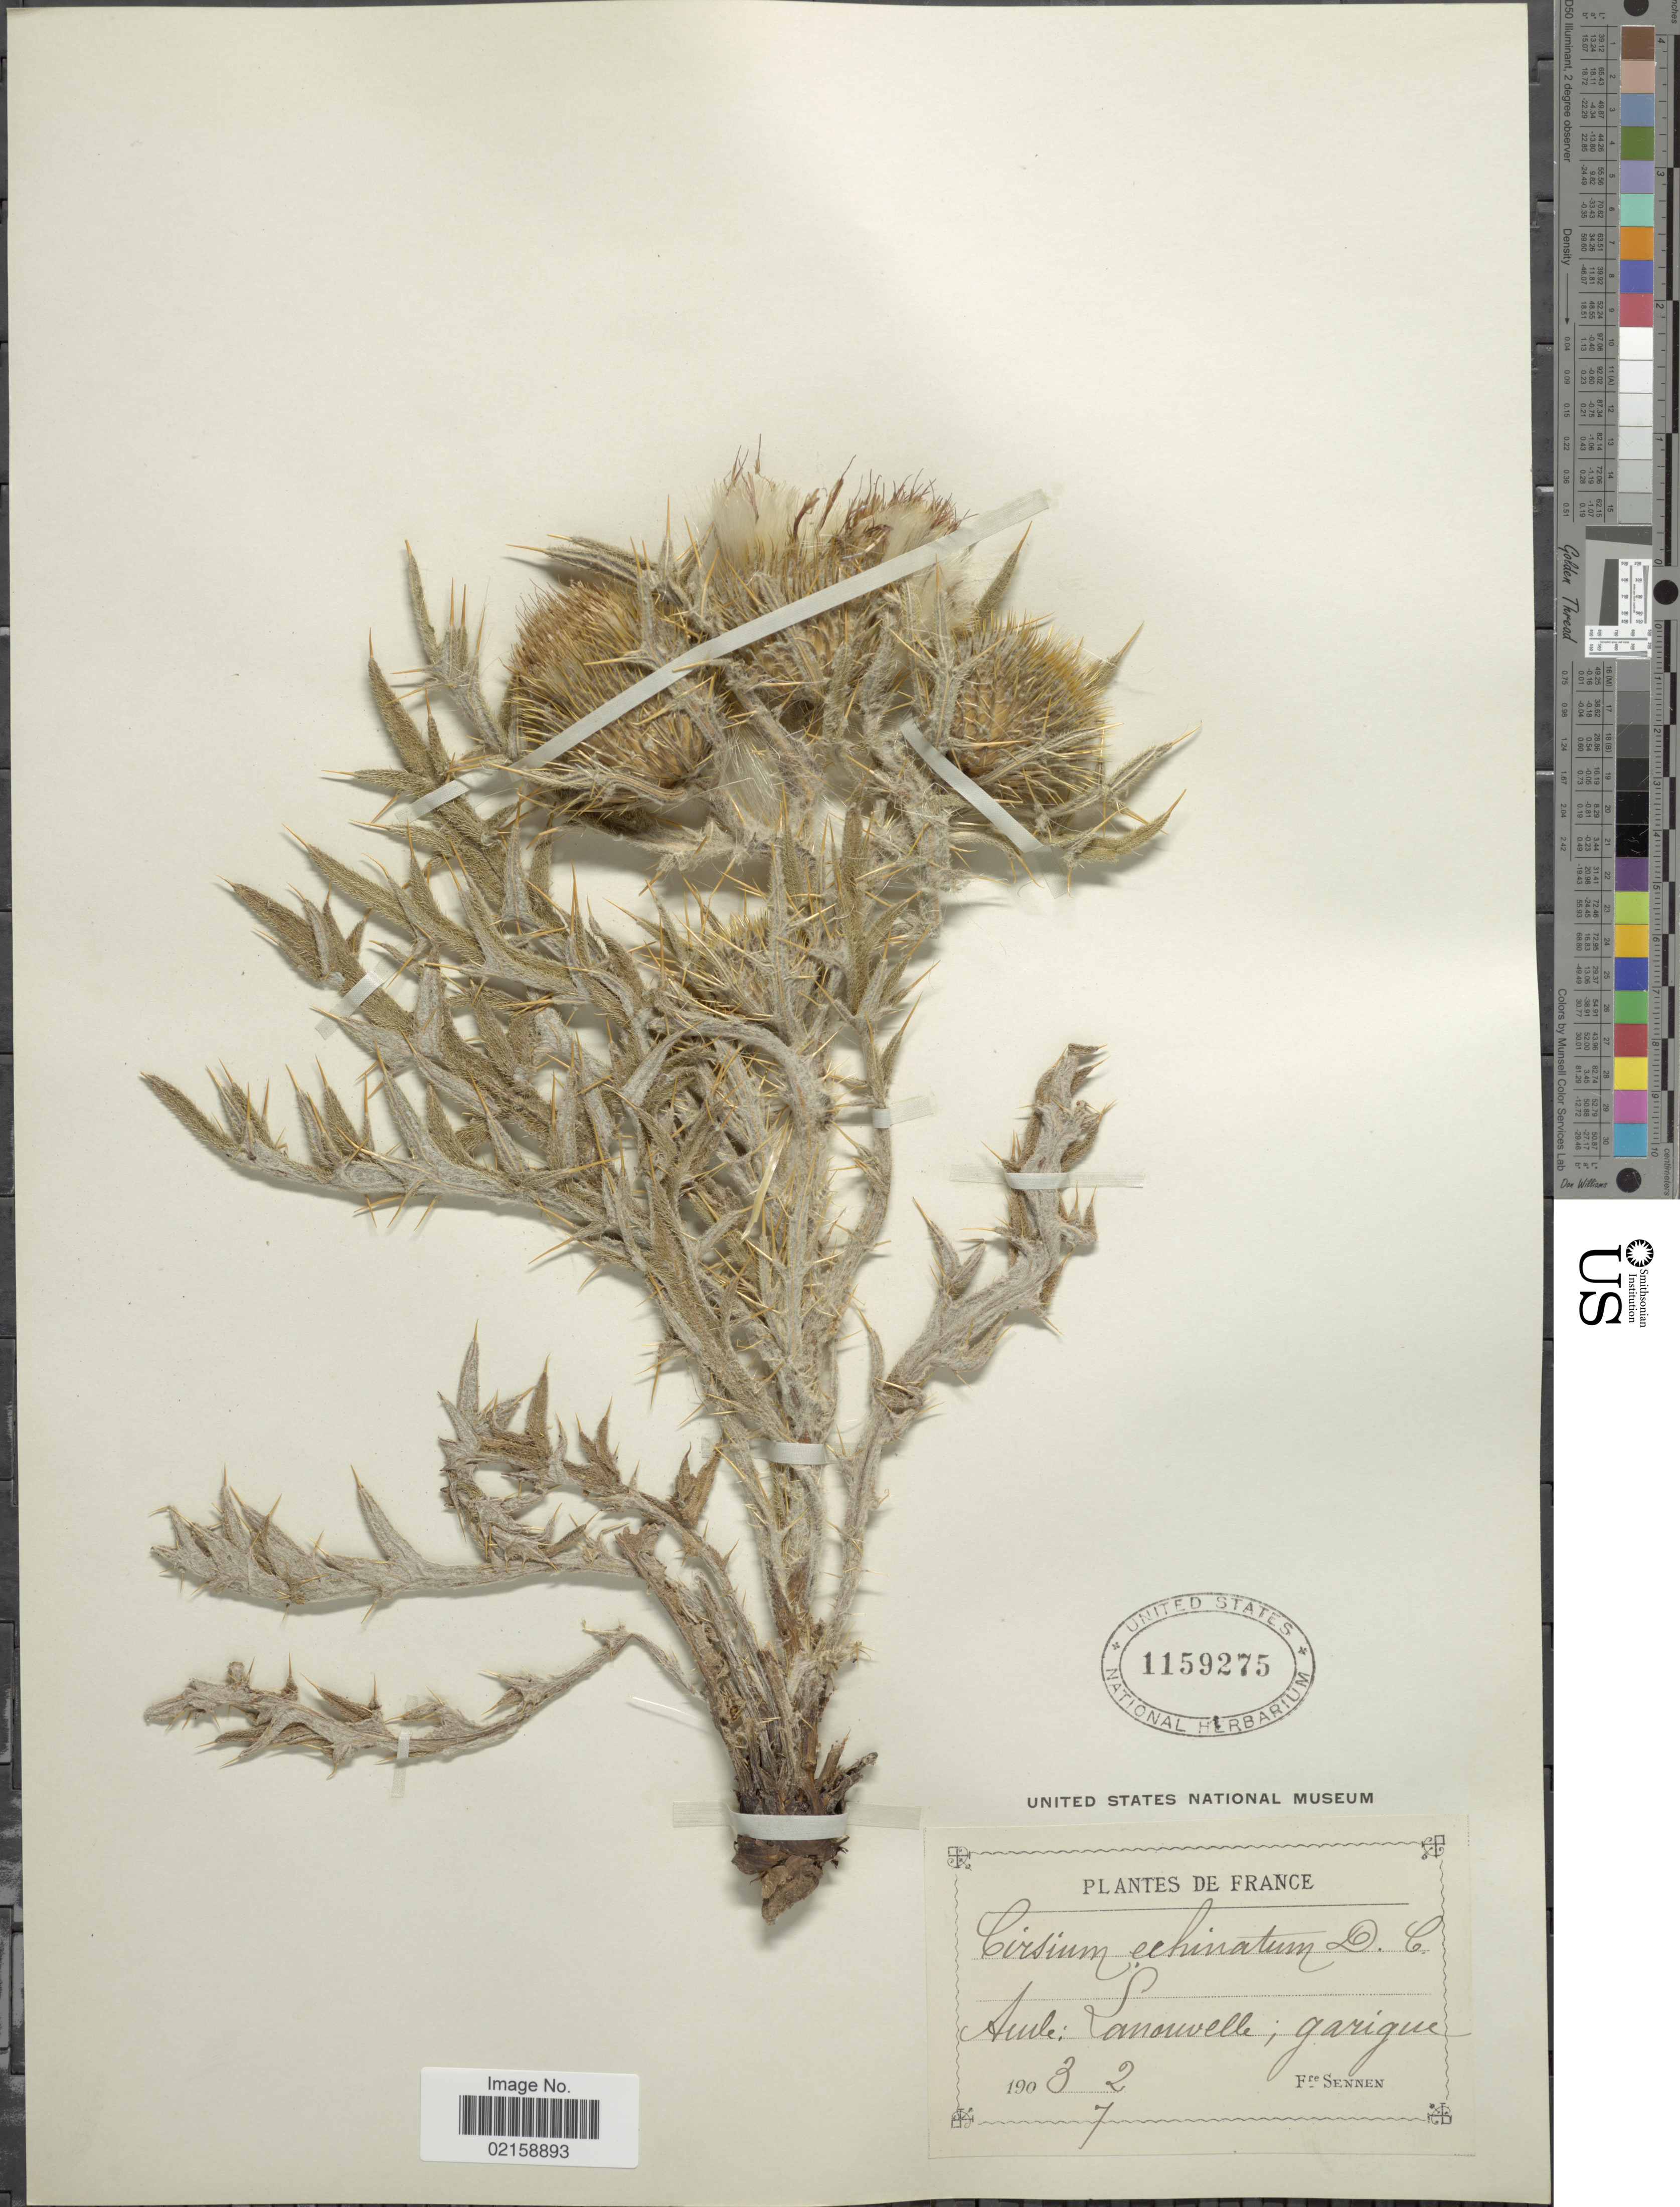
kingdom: Plantae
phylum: Tracheophyta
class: Magnoliopsida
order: Asterales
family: Asteraceae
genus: Cirsium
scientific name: Cirsium echinatum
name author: DC.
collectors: E. Sennen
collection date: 1903-07-02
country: France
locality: Aumle: Lanouvelle; garigue.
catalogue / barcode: US 1159275